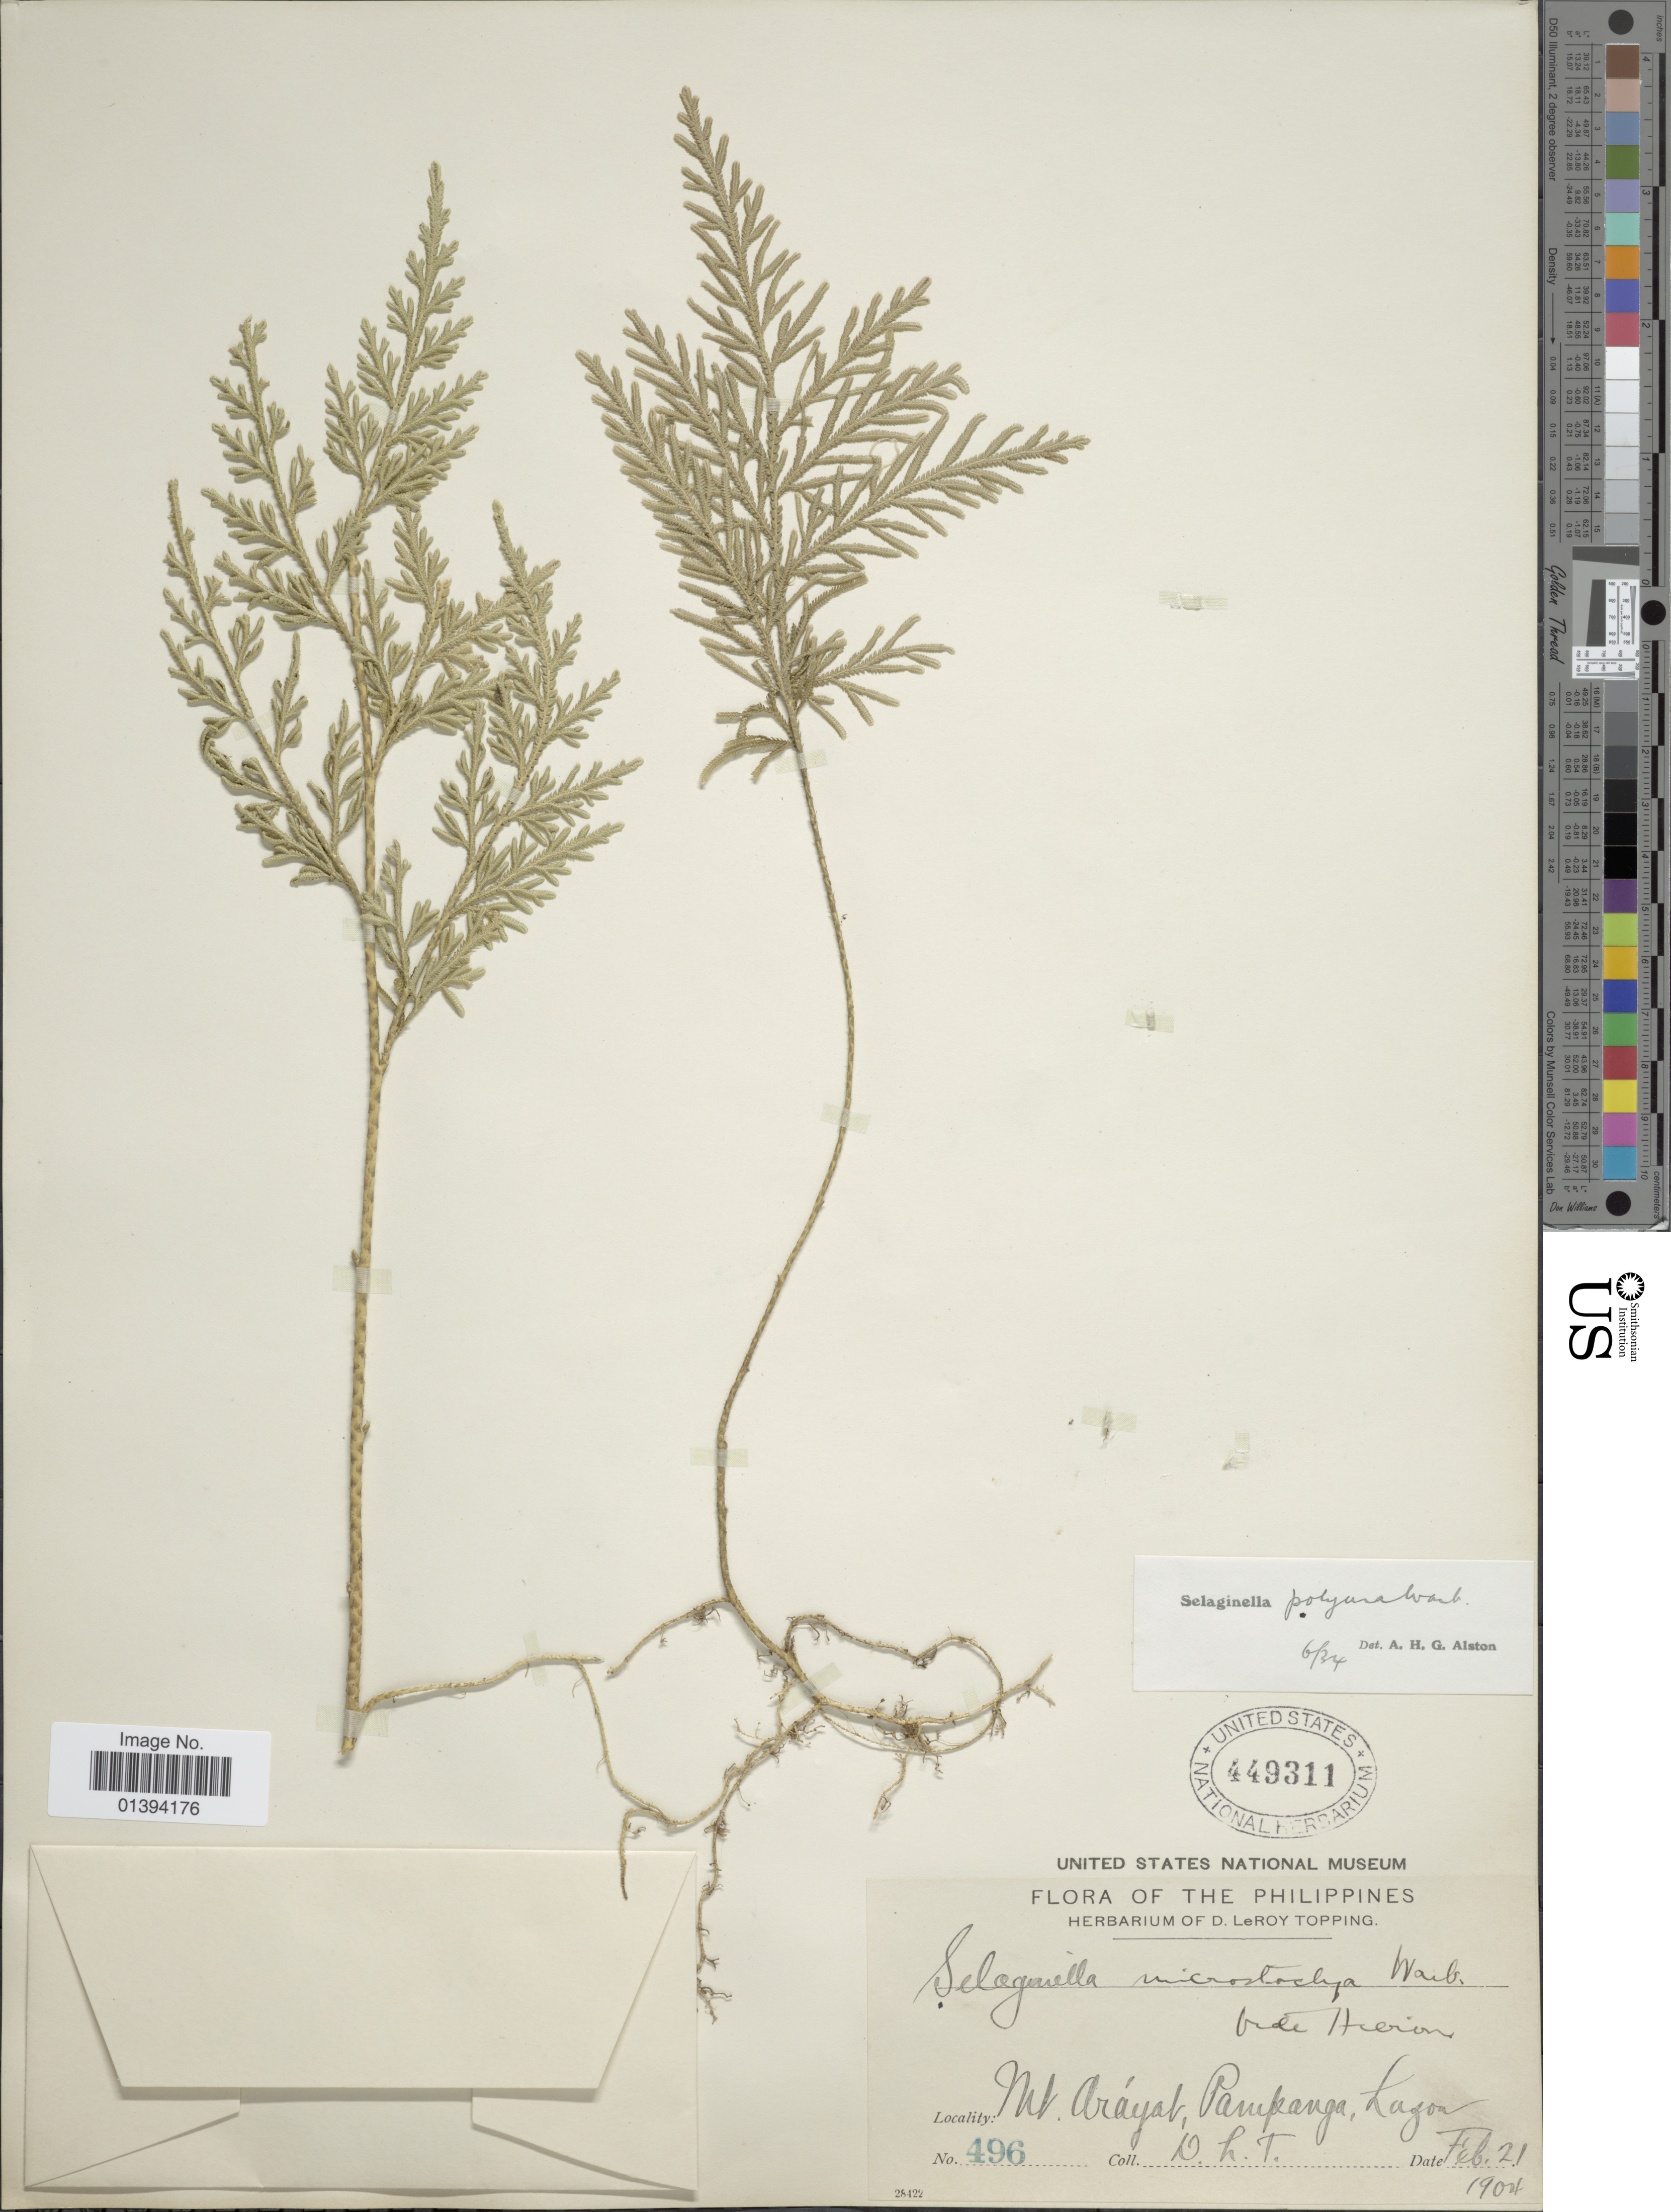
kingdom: Plantae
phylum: Tracheophyta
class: Lycopodiopsida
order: Selaginellales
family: Selaginellaceae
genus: Selaginella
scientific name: Selaginella polyura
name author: Warb.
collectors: D. L. Topping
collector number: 496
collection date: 1904-02-21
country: Philippines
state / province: Central Luzon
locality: Mt. Arayat, Pampanga, Luzon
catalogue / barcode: US 449311